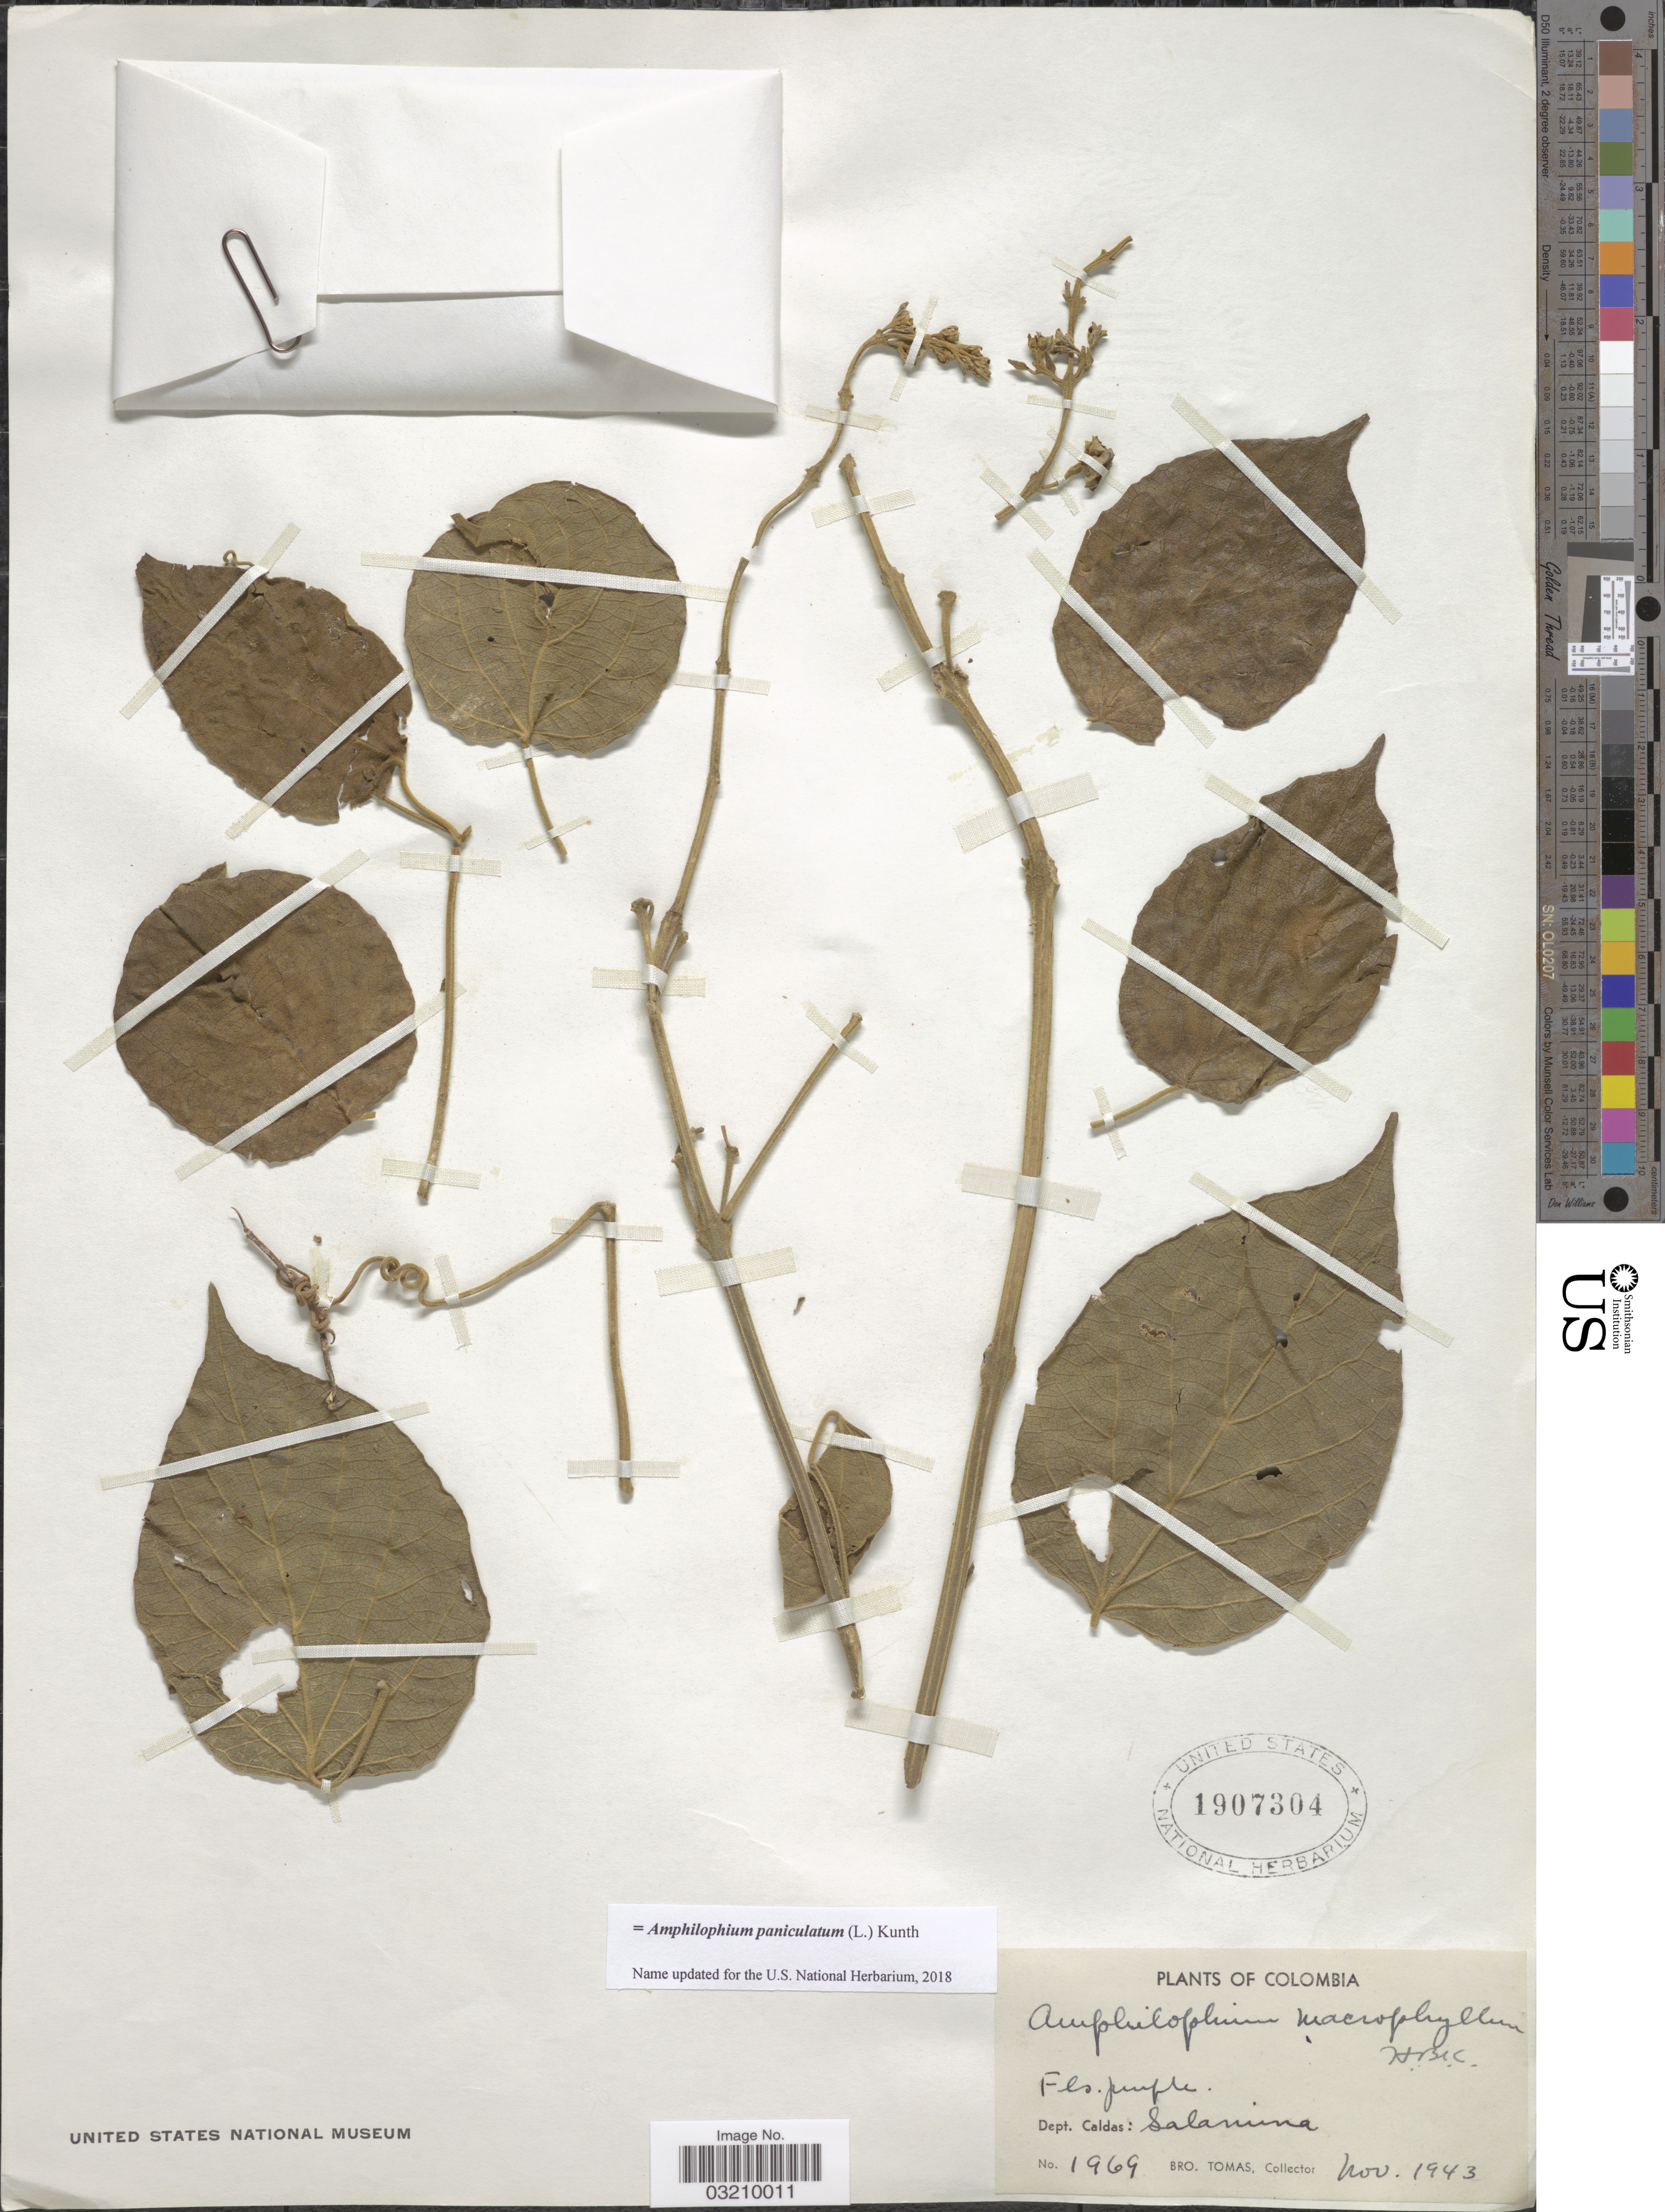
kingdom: Plantae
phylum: Tracheophyta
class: Magnoliopsida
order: Lamiales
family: Bignoniaceae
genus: Amphilophium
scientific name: Amphilophium paniculatum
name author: (L.) Kunth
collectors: B. Tomas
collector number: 1969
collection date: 1943-11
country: Colombia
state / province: Caldas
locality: Dept. Caldas: Salamina.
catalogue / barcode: US 1907304